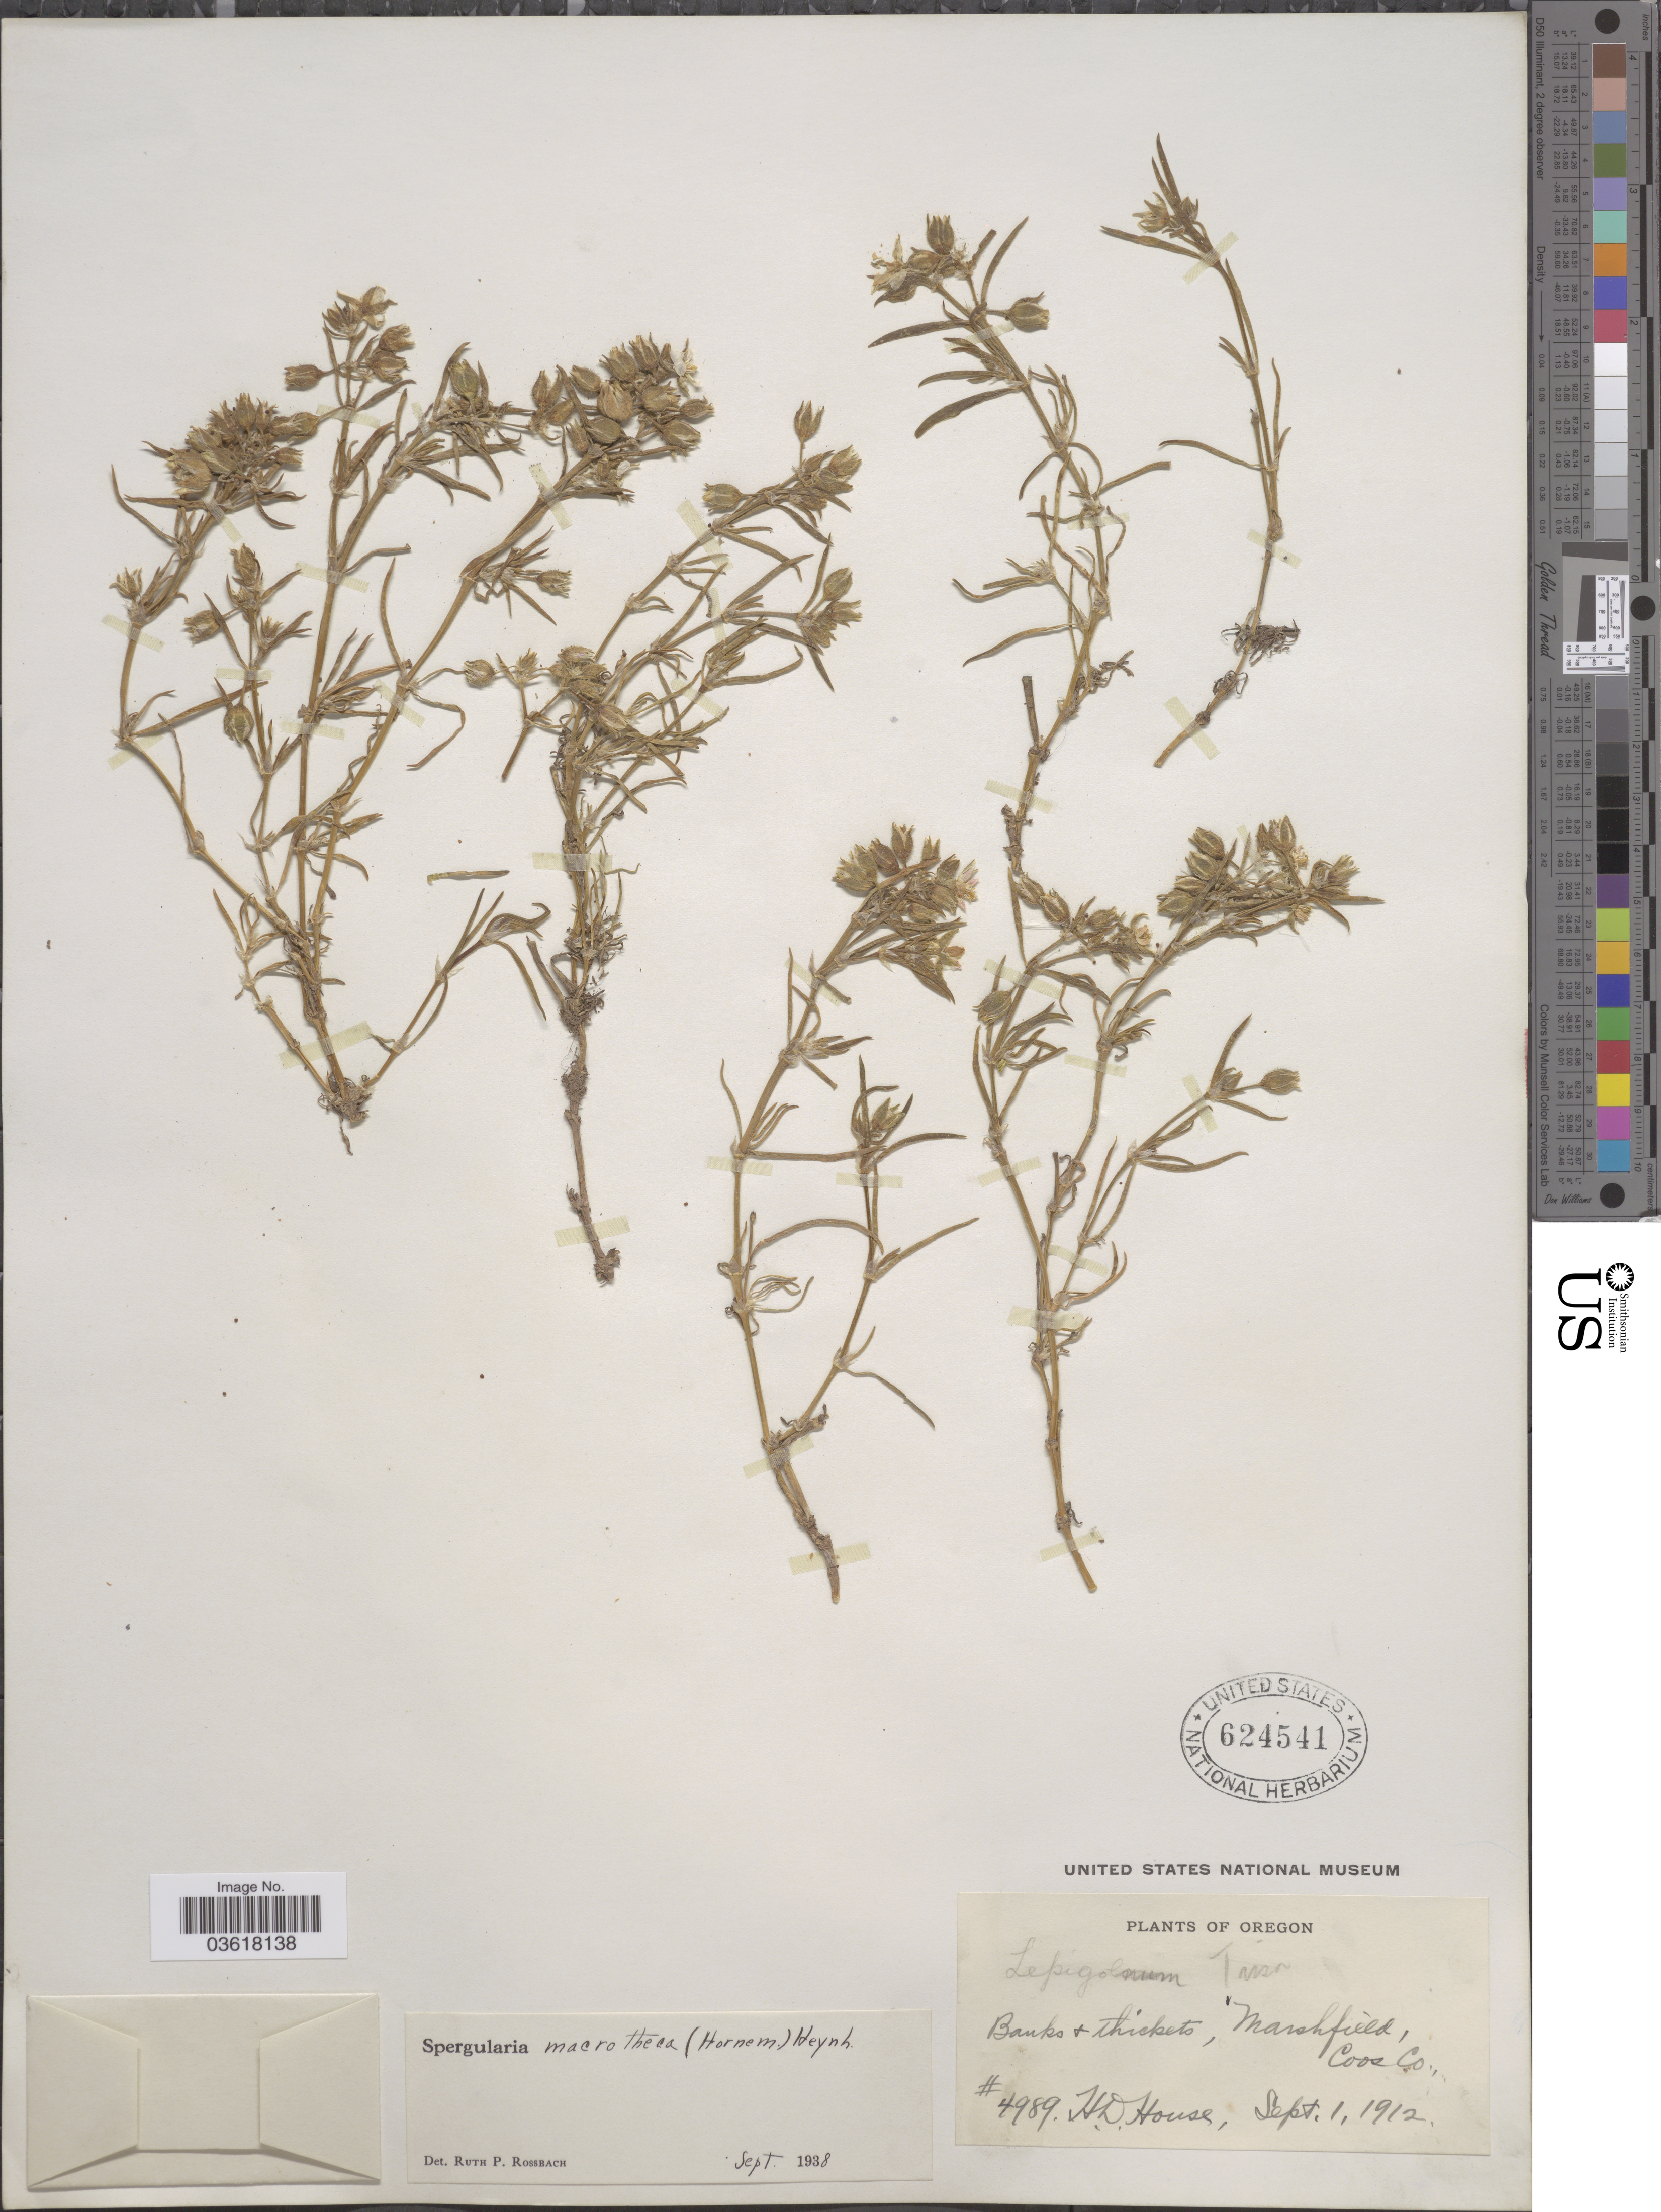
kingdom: Plantae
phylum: Tracheophyta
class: Magnoliopsida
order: Caryophyllales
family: Caryophyllaceae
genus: Spergularia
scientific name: Spergularia macrotheca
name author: (Hornem.) Heynh.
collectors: H. D. House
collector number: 4989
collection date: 1912-09-01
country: United States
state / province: Oregon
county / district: Coos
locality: Marshfield, Coos Co.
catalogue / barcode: US 624541